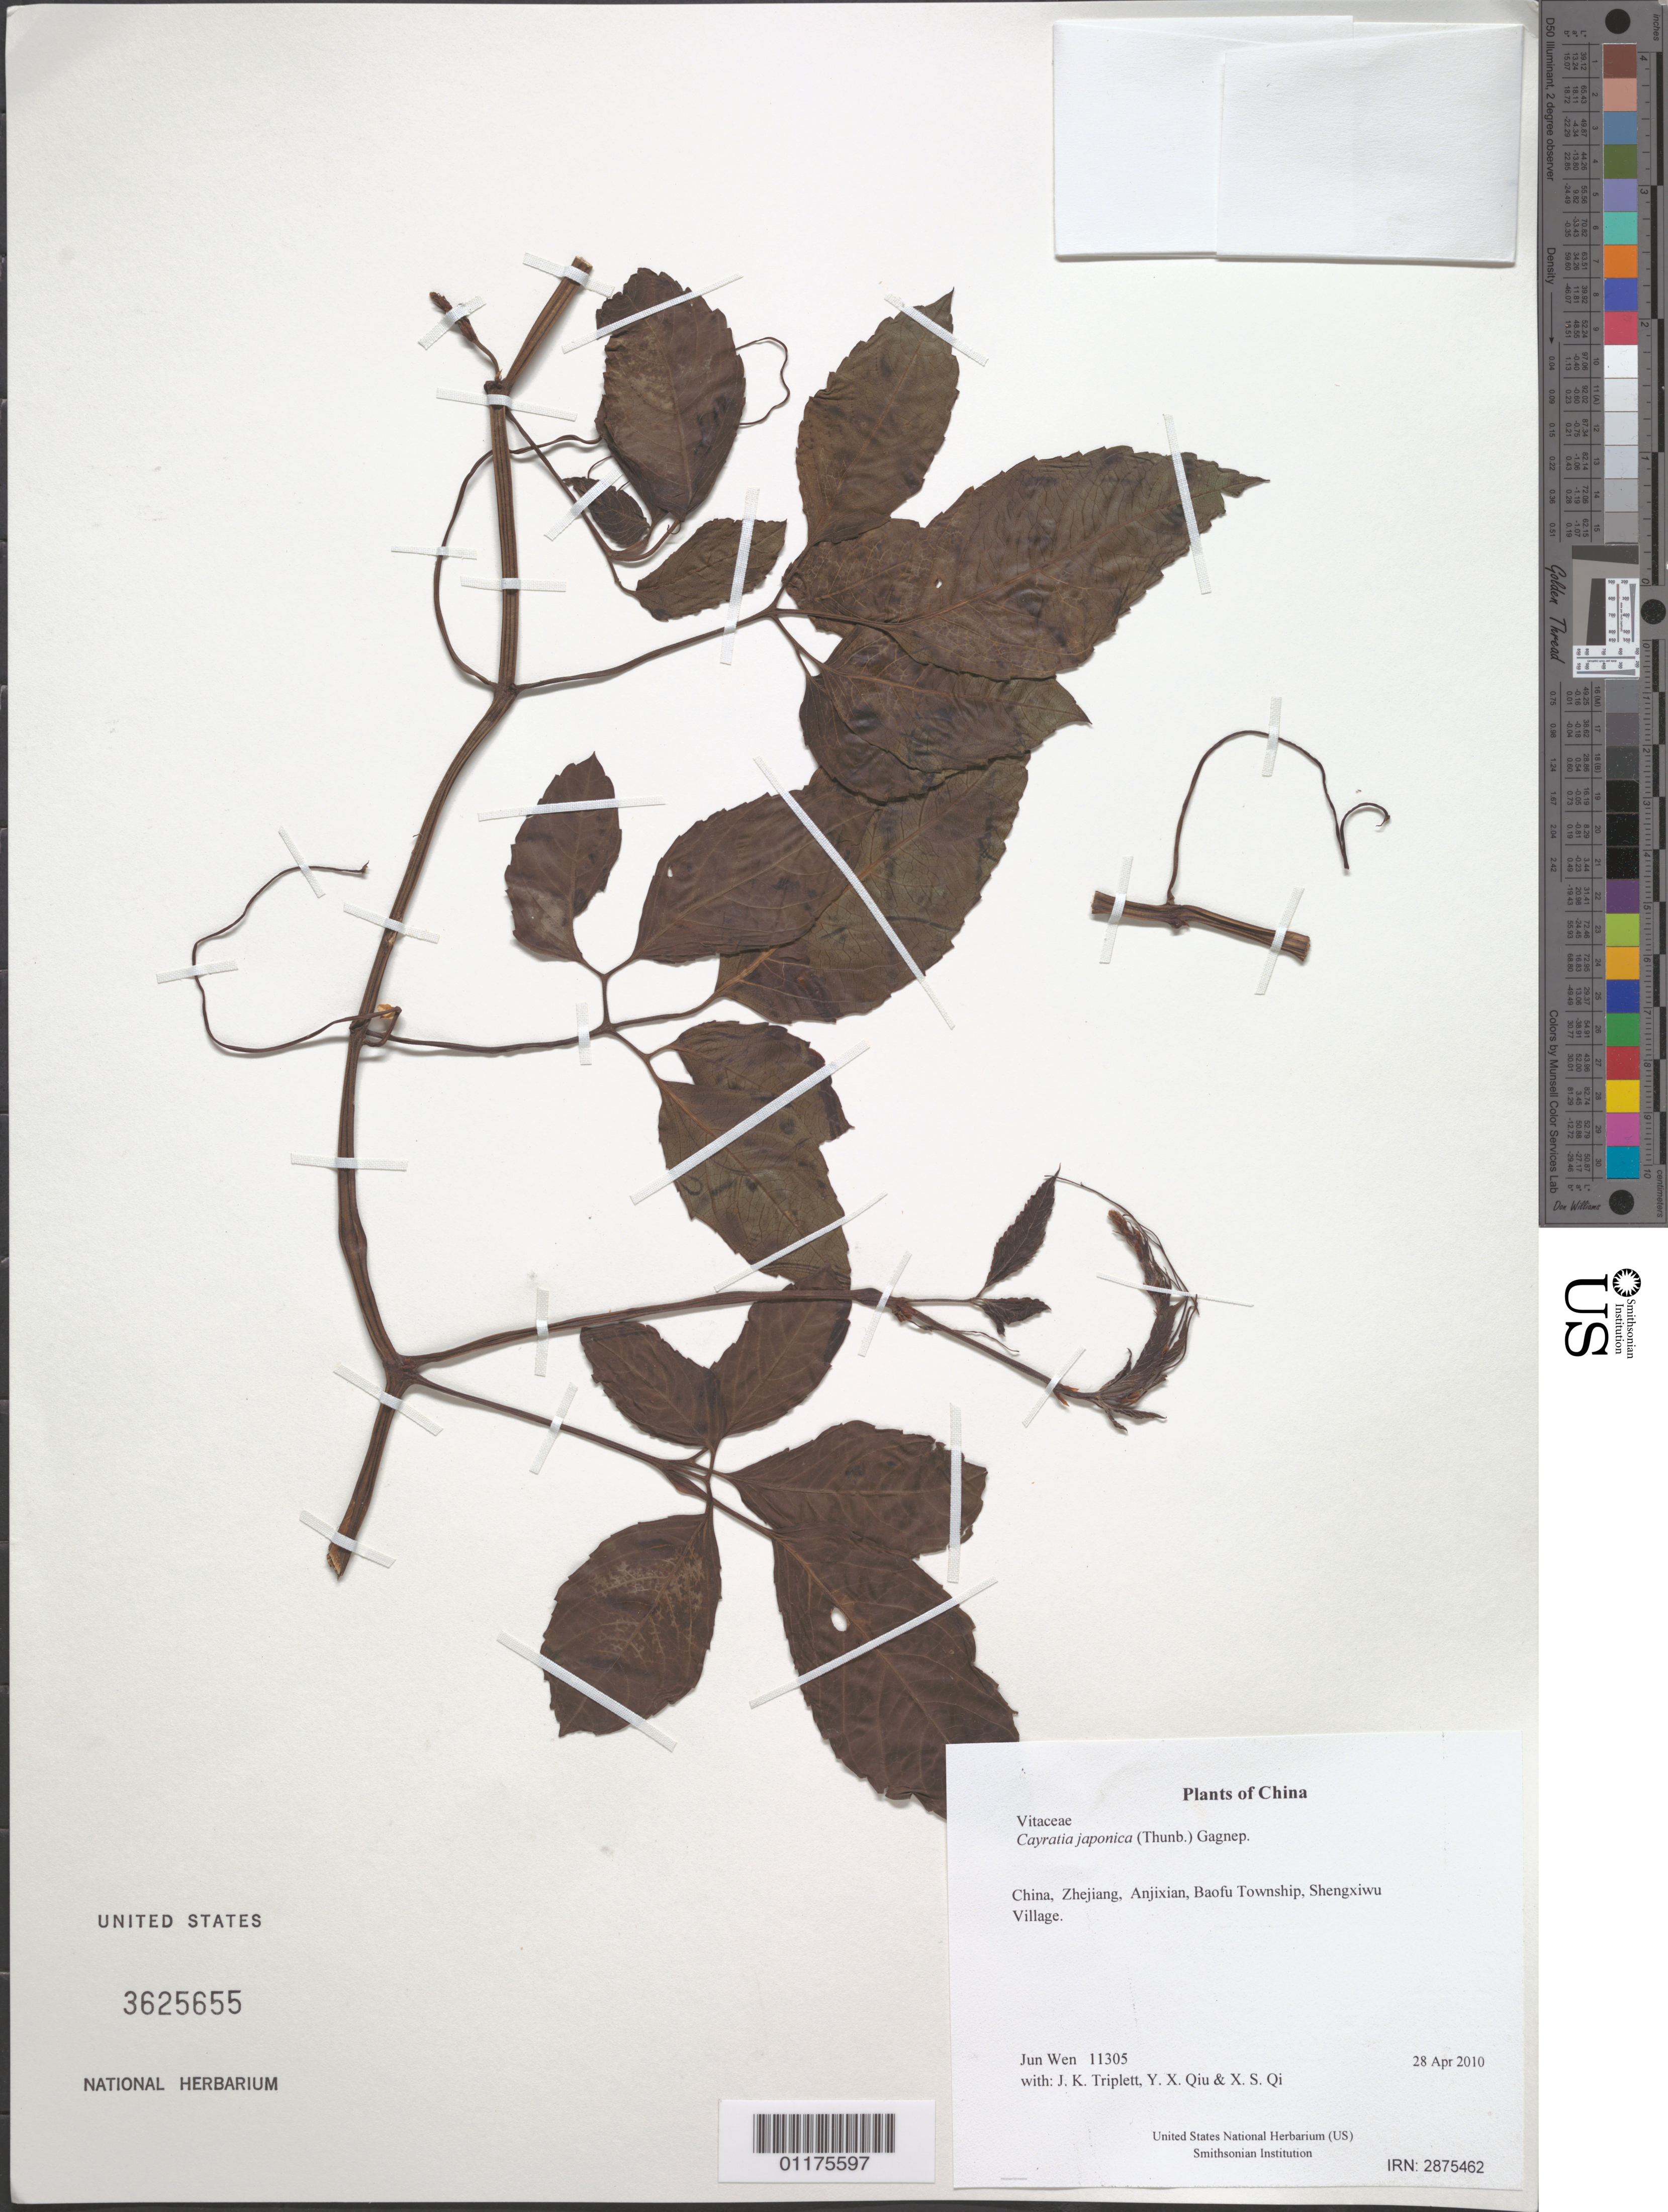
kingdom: Plantae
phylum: Tracheophyta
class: Magnoliopsida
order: Vitales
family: Vitaceae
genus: Causonis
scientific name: Causonis japonica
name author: (Thunb.) Raf.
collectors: J. Wen, J. K. Triplett, Y. X. Qiu & X. S. Qi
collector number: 11305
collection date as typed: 28 Apr 2010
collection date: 2010-04-28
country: China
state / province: Zhejiang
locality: Anjixian, Baofu Township, Shengxiwu Village.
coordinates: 30 23.976 N, 119 26.441 E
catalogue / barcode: US 3625655